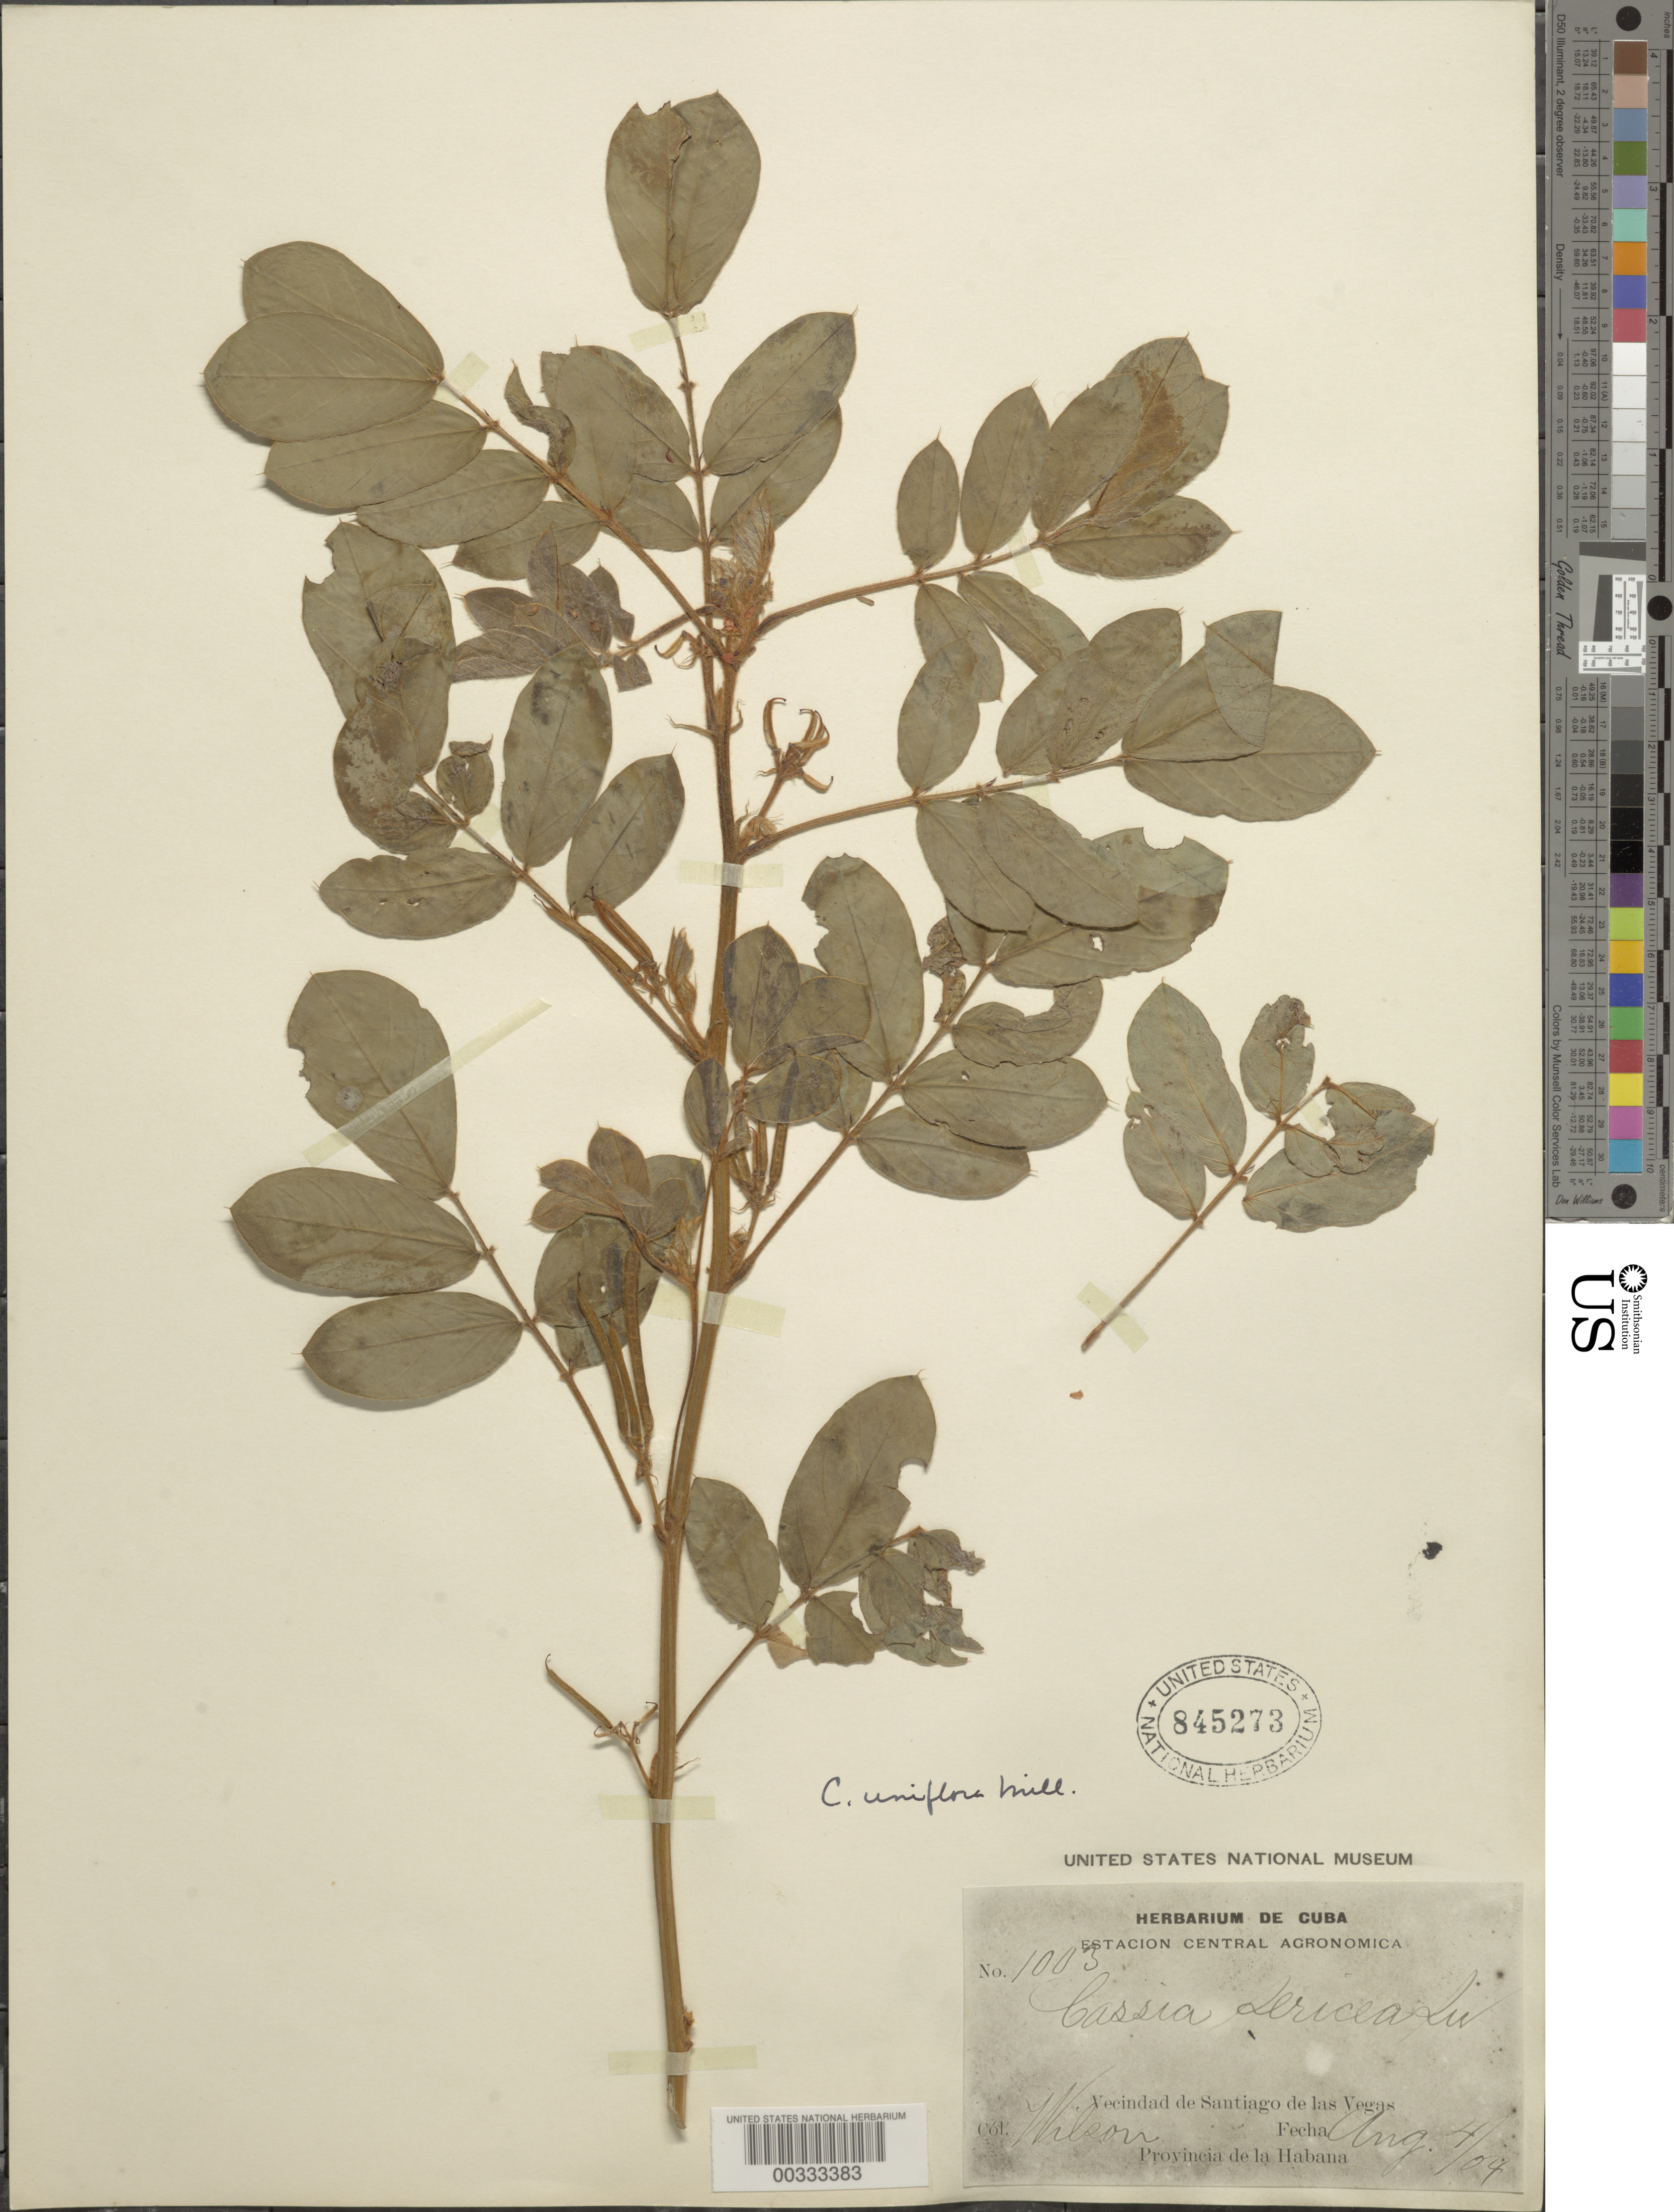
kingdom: Plantae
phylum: Tracheophyta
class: Magnoliopsida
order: Fabales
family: Fabaceae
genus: Senna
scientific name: Senna uniflora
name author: (Mill.) H.S. Irwin & Barneby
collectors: B. Wilson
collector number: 1005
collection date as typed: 04 Aug 1904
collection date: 1904-08-04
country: Cuba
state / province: La Habana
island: Greater Antilles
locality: Vicinity of santiago de las vegas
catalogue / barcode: US 845273